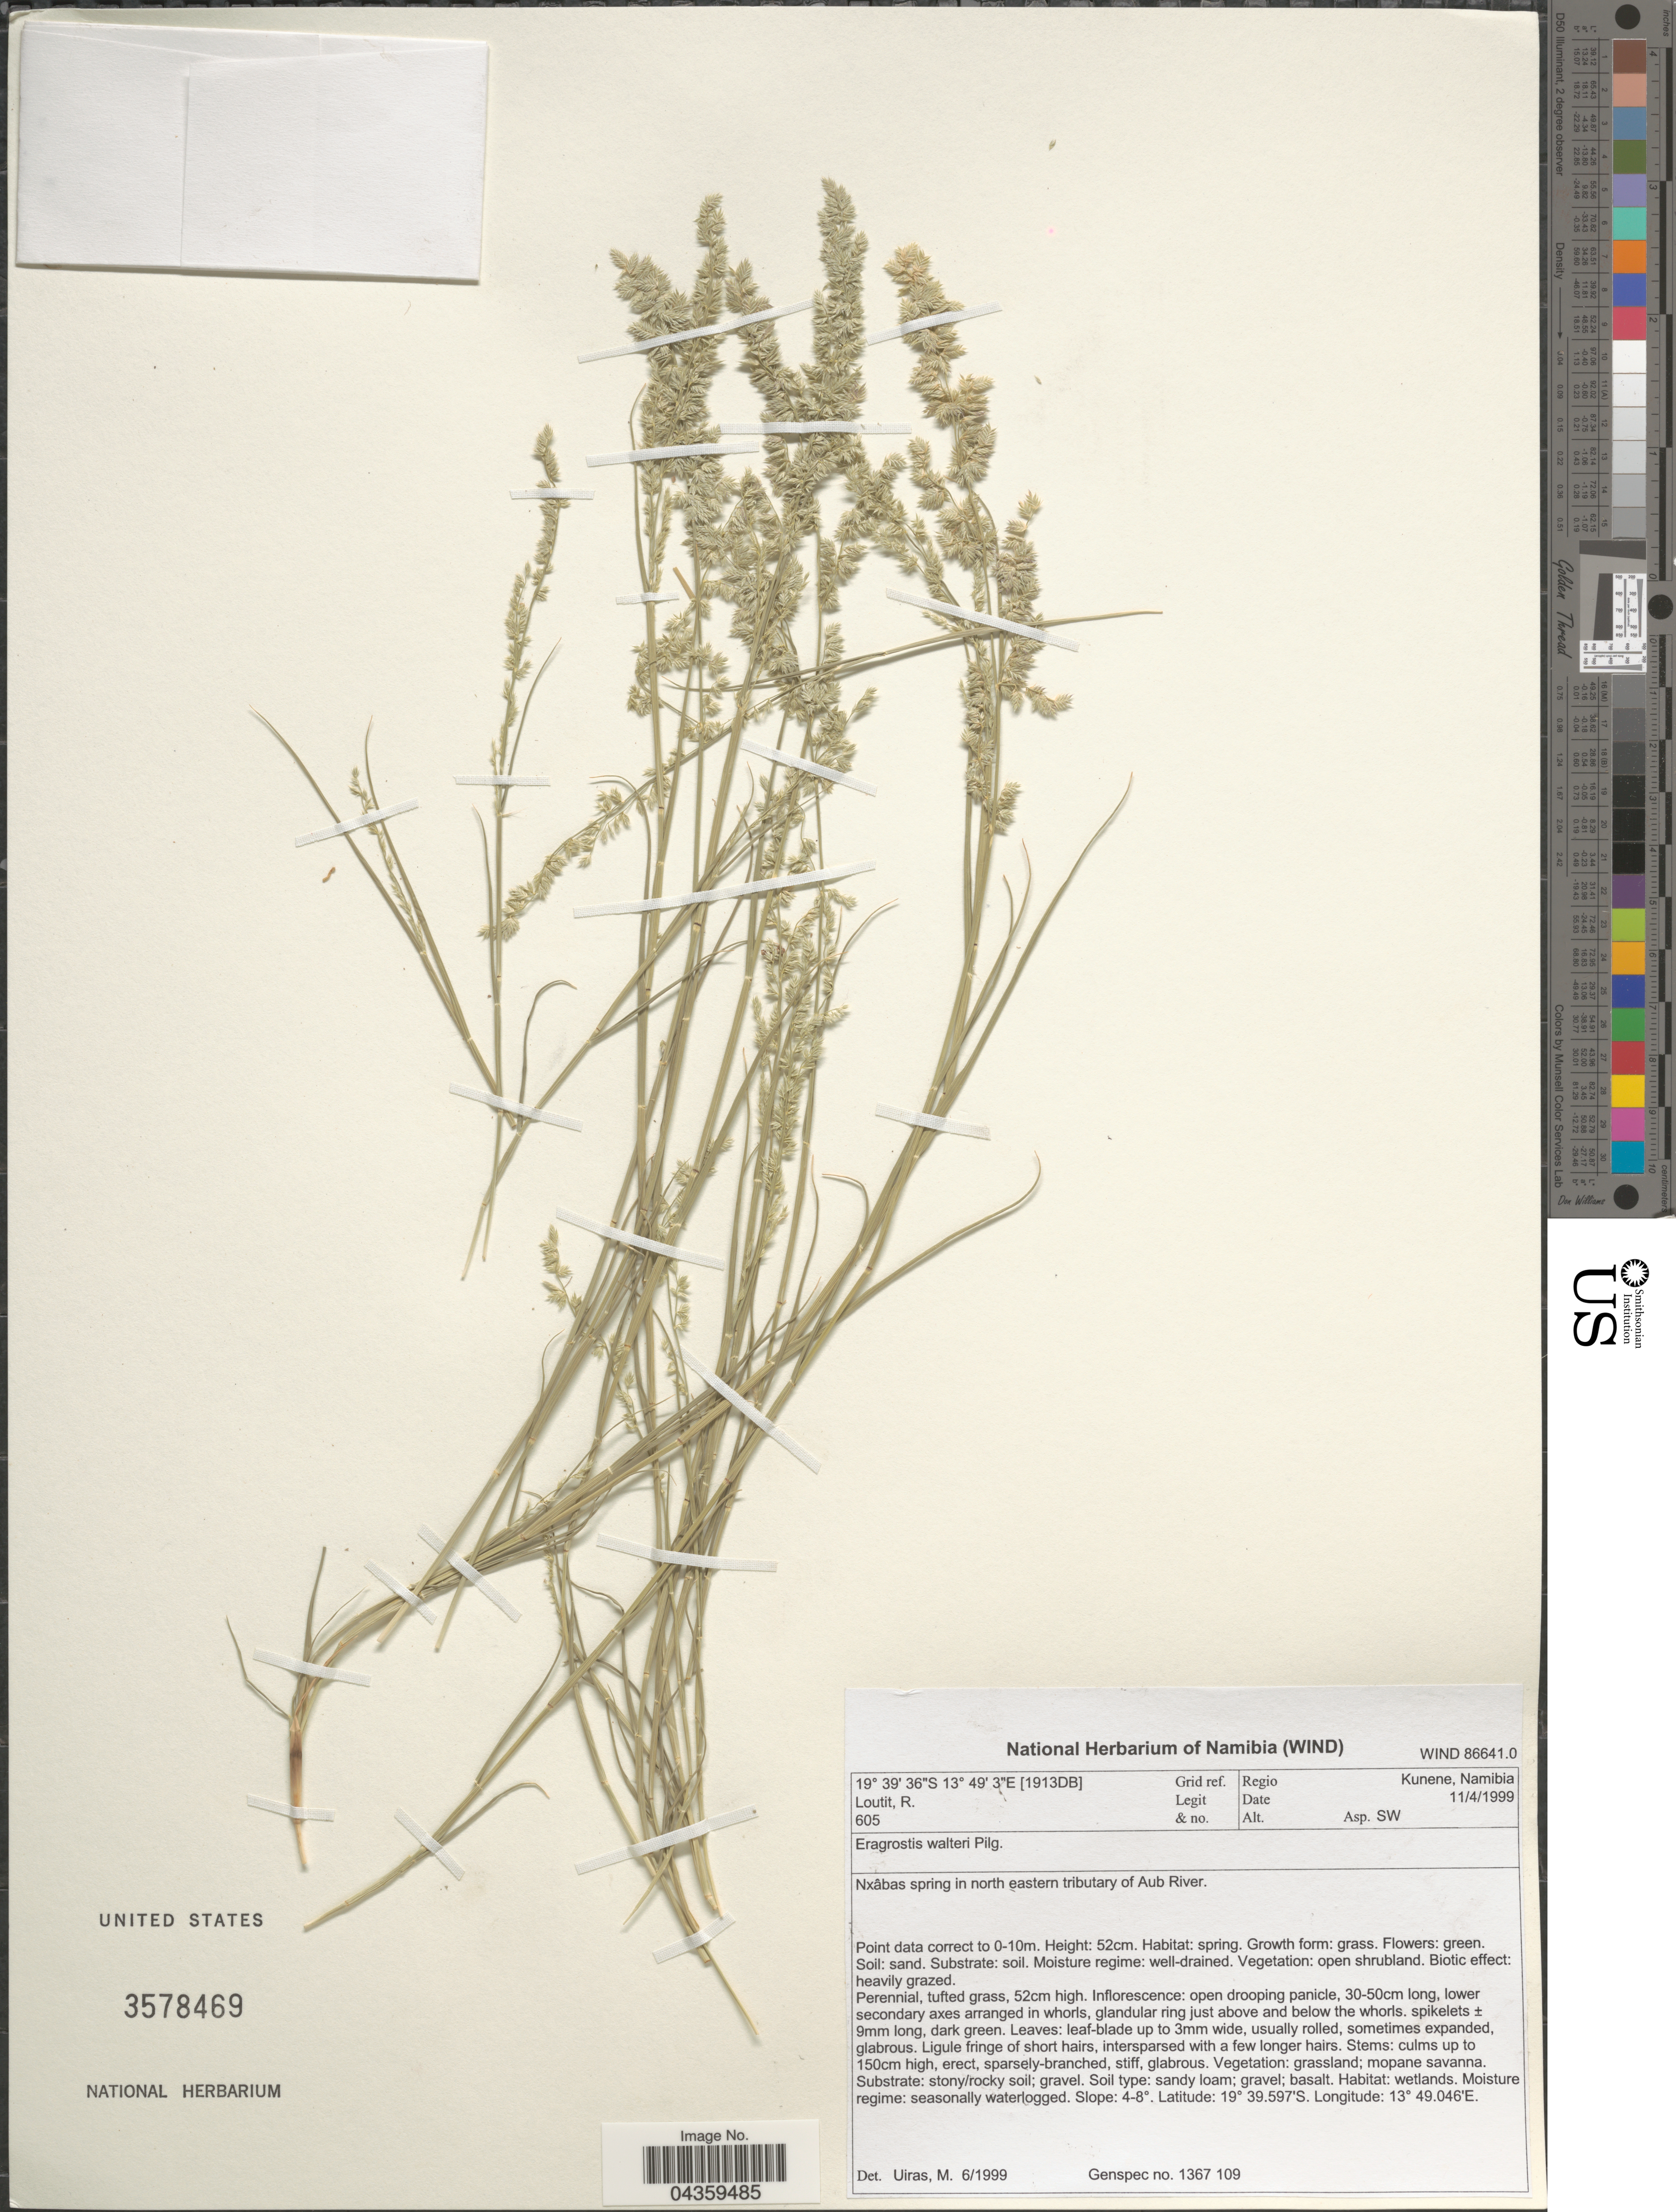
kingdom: Plantae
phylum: Tracheophyta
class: Liliopsida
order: Poales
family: Poaceae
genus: Pratochloa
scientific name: Pratochloa walteri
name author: (Pilg.) Hardion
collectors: R. Loutit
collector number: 605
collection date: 1999-04-11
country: Namibia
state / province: Kunene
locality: Grid ref. [1913DB]. Regio Kunene. Nxâbas spring in north eastern tributary of Aub River.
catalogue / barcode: US 3578469